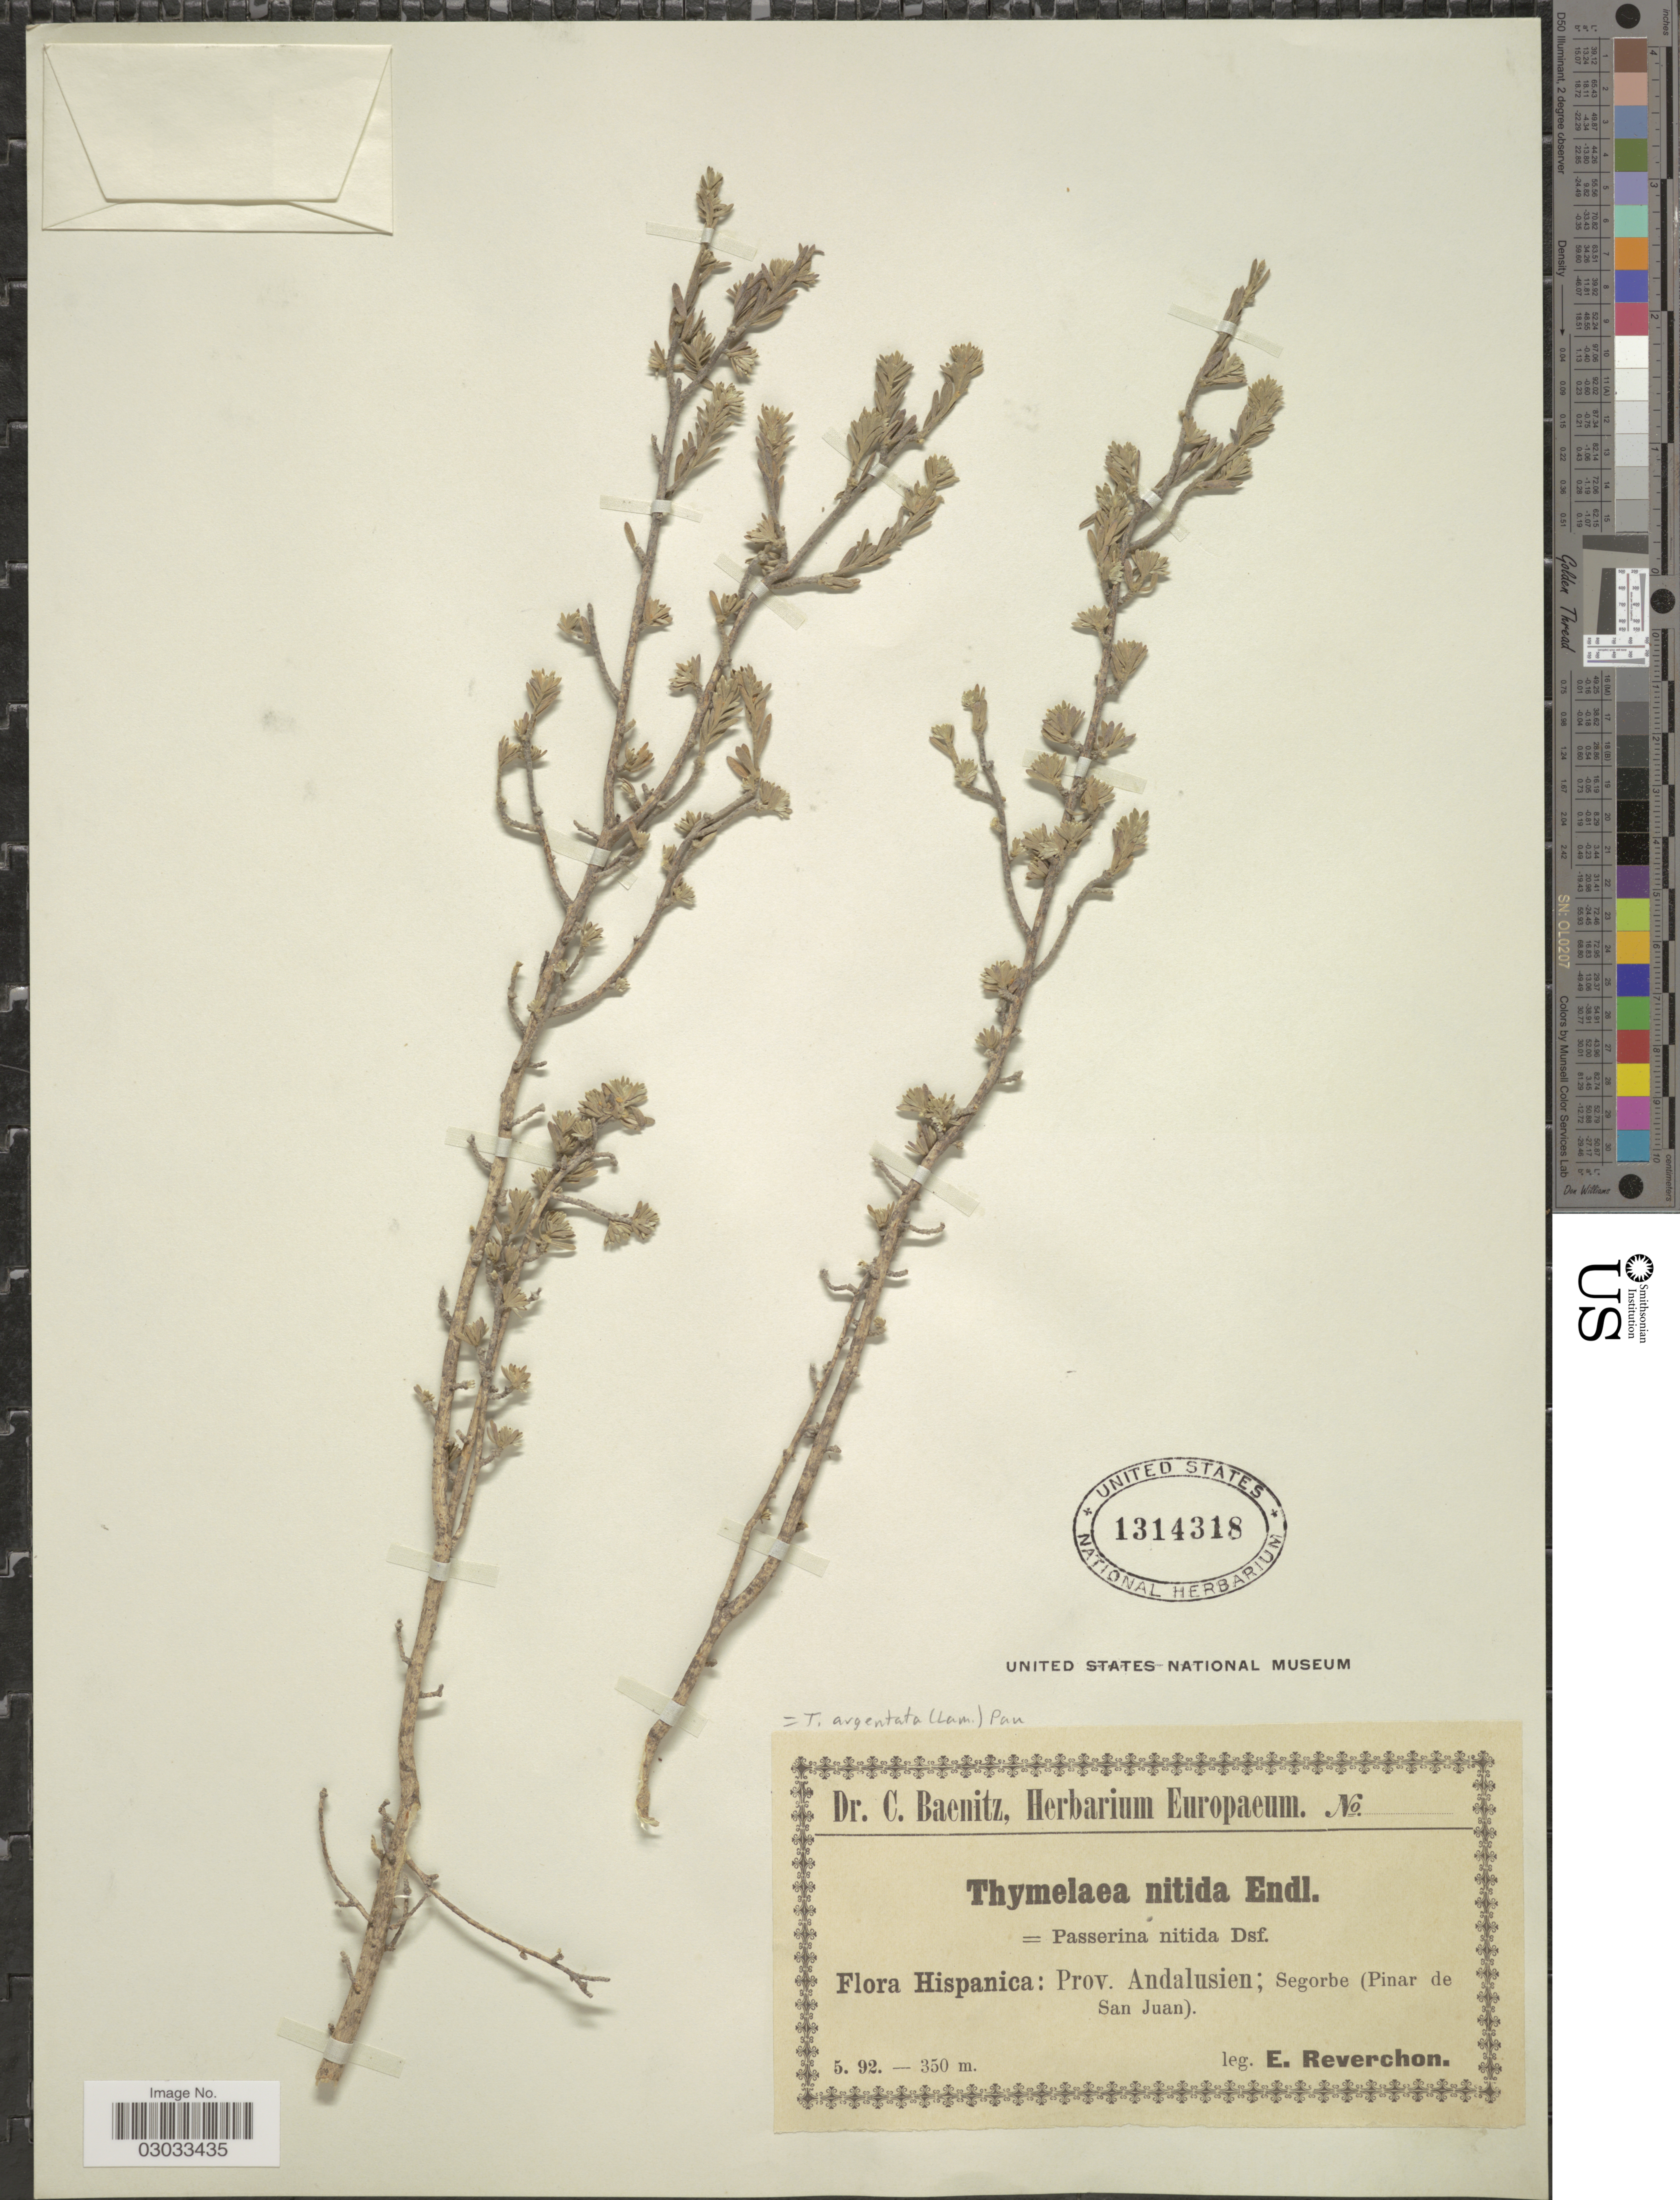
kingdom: Plantae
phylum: Tracheophyta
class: Magnoliopsida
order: Malvales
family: Thymelaeaceae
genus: Thymelaea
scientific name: Thymelaea argentata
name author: (Lam.) Pau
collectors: E. Reverchon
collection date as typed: Transcribed d/m/y: /5/92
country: Spain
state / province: Andalucía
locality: Prov. Andalusien; Segorbe (Pinar de San Juan).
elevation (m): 350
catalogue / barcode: US 1314318